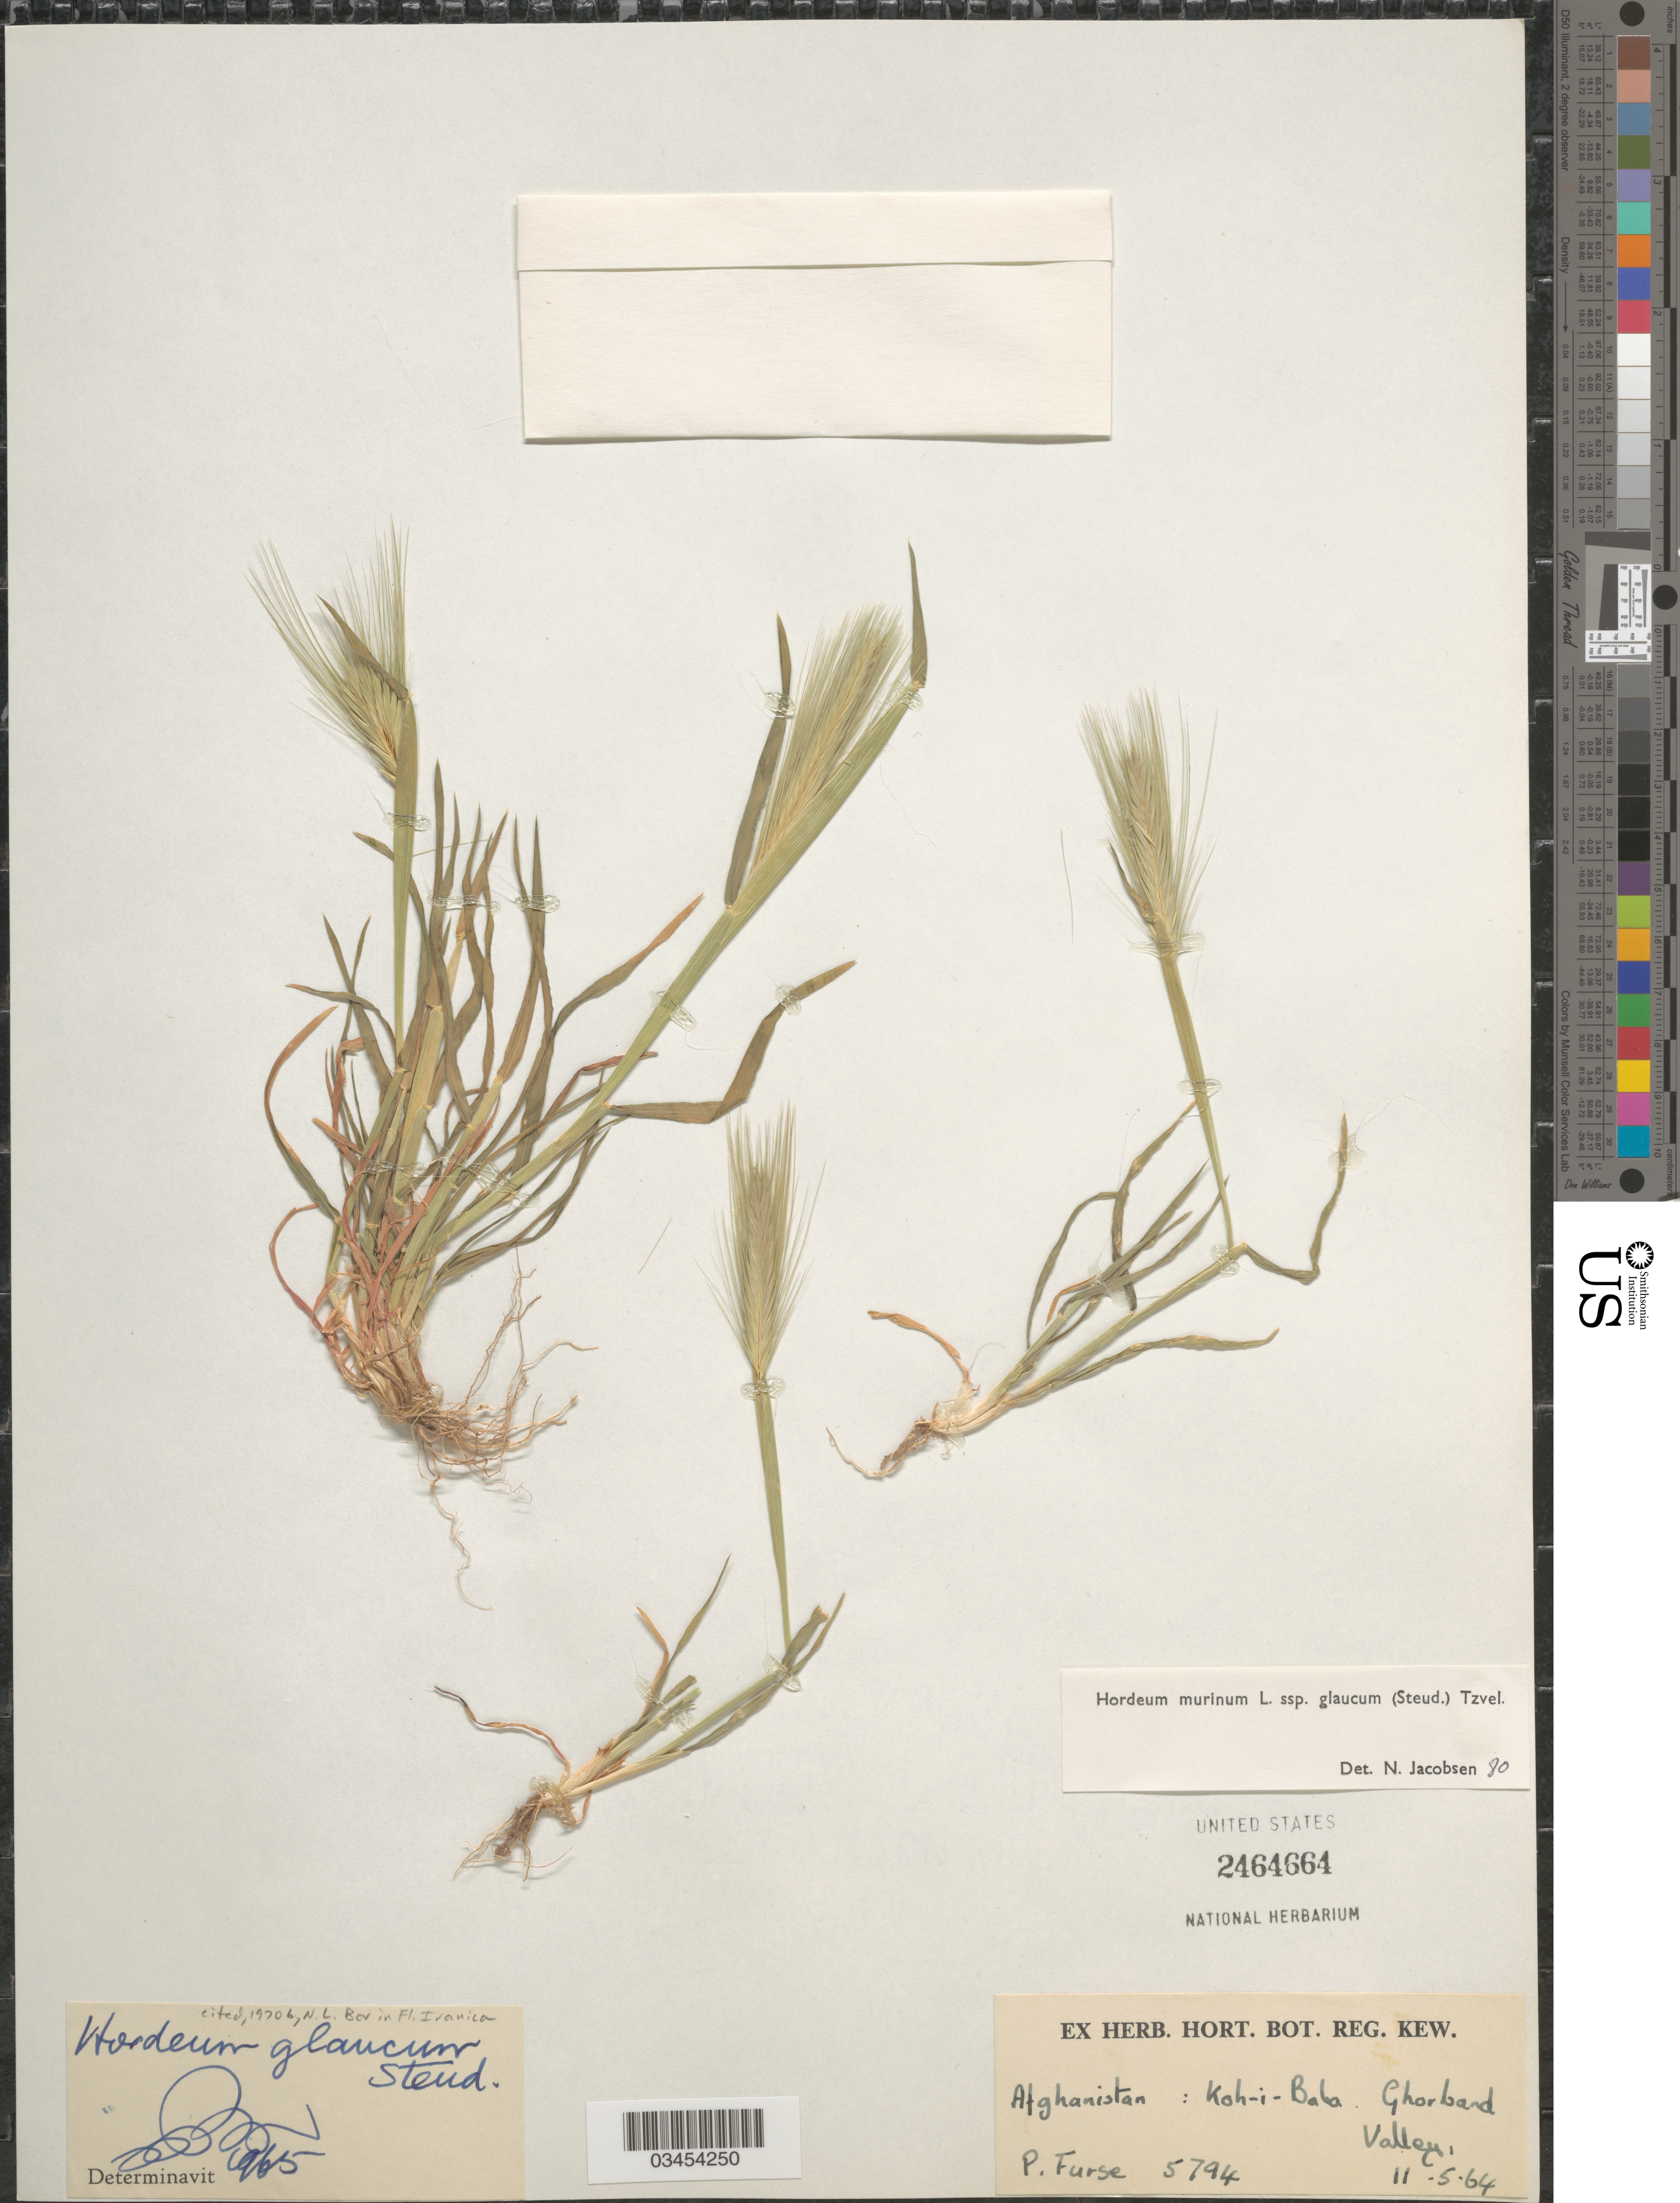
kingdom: Plantae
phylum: Tracheophyta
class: Liliopsida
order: Poales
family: Poaceae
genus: Hordeum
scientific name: Hordeum murinum subsp. glaucum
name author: (Steud.) Tzvelev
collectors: P. Furse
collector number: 5794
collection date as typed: Transcribed d/m/y: 11/5/64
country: Afghanistan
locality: Koh-i-Baha. Ghorband Valley.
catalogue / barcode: US 2464664